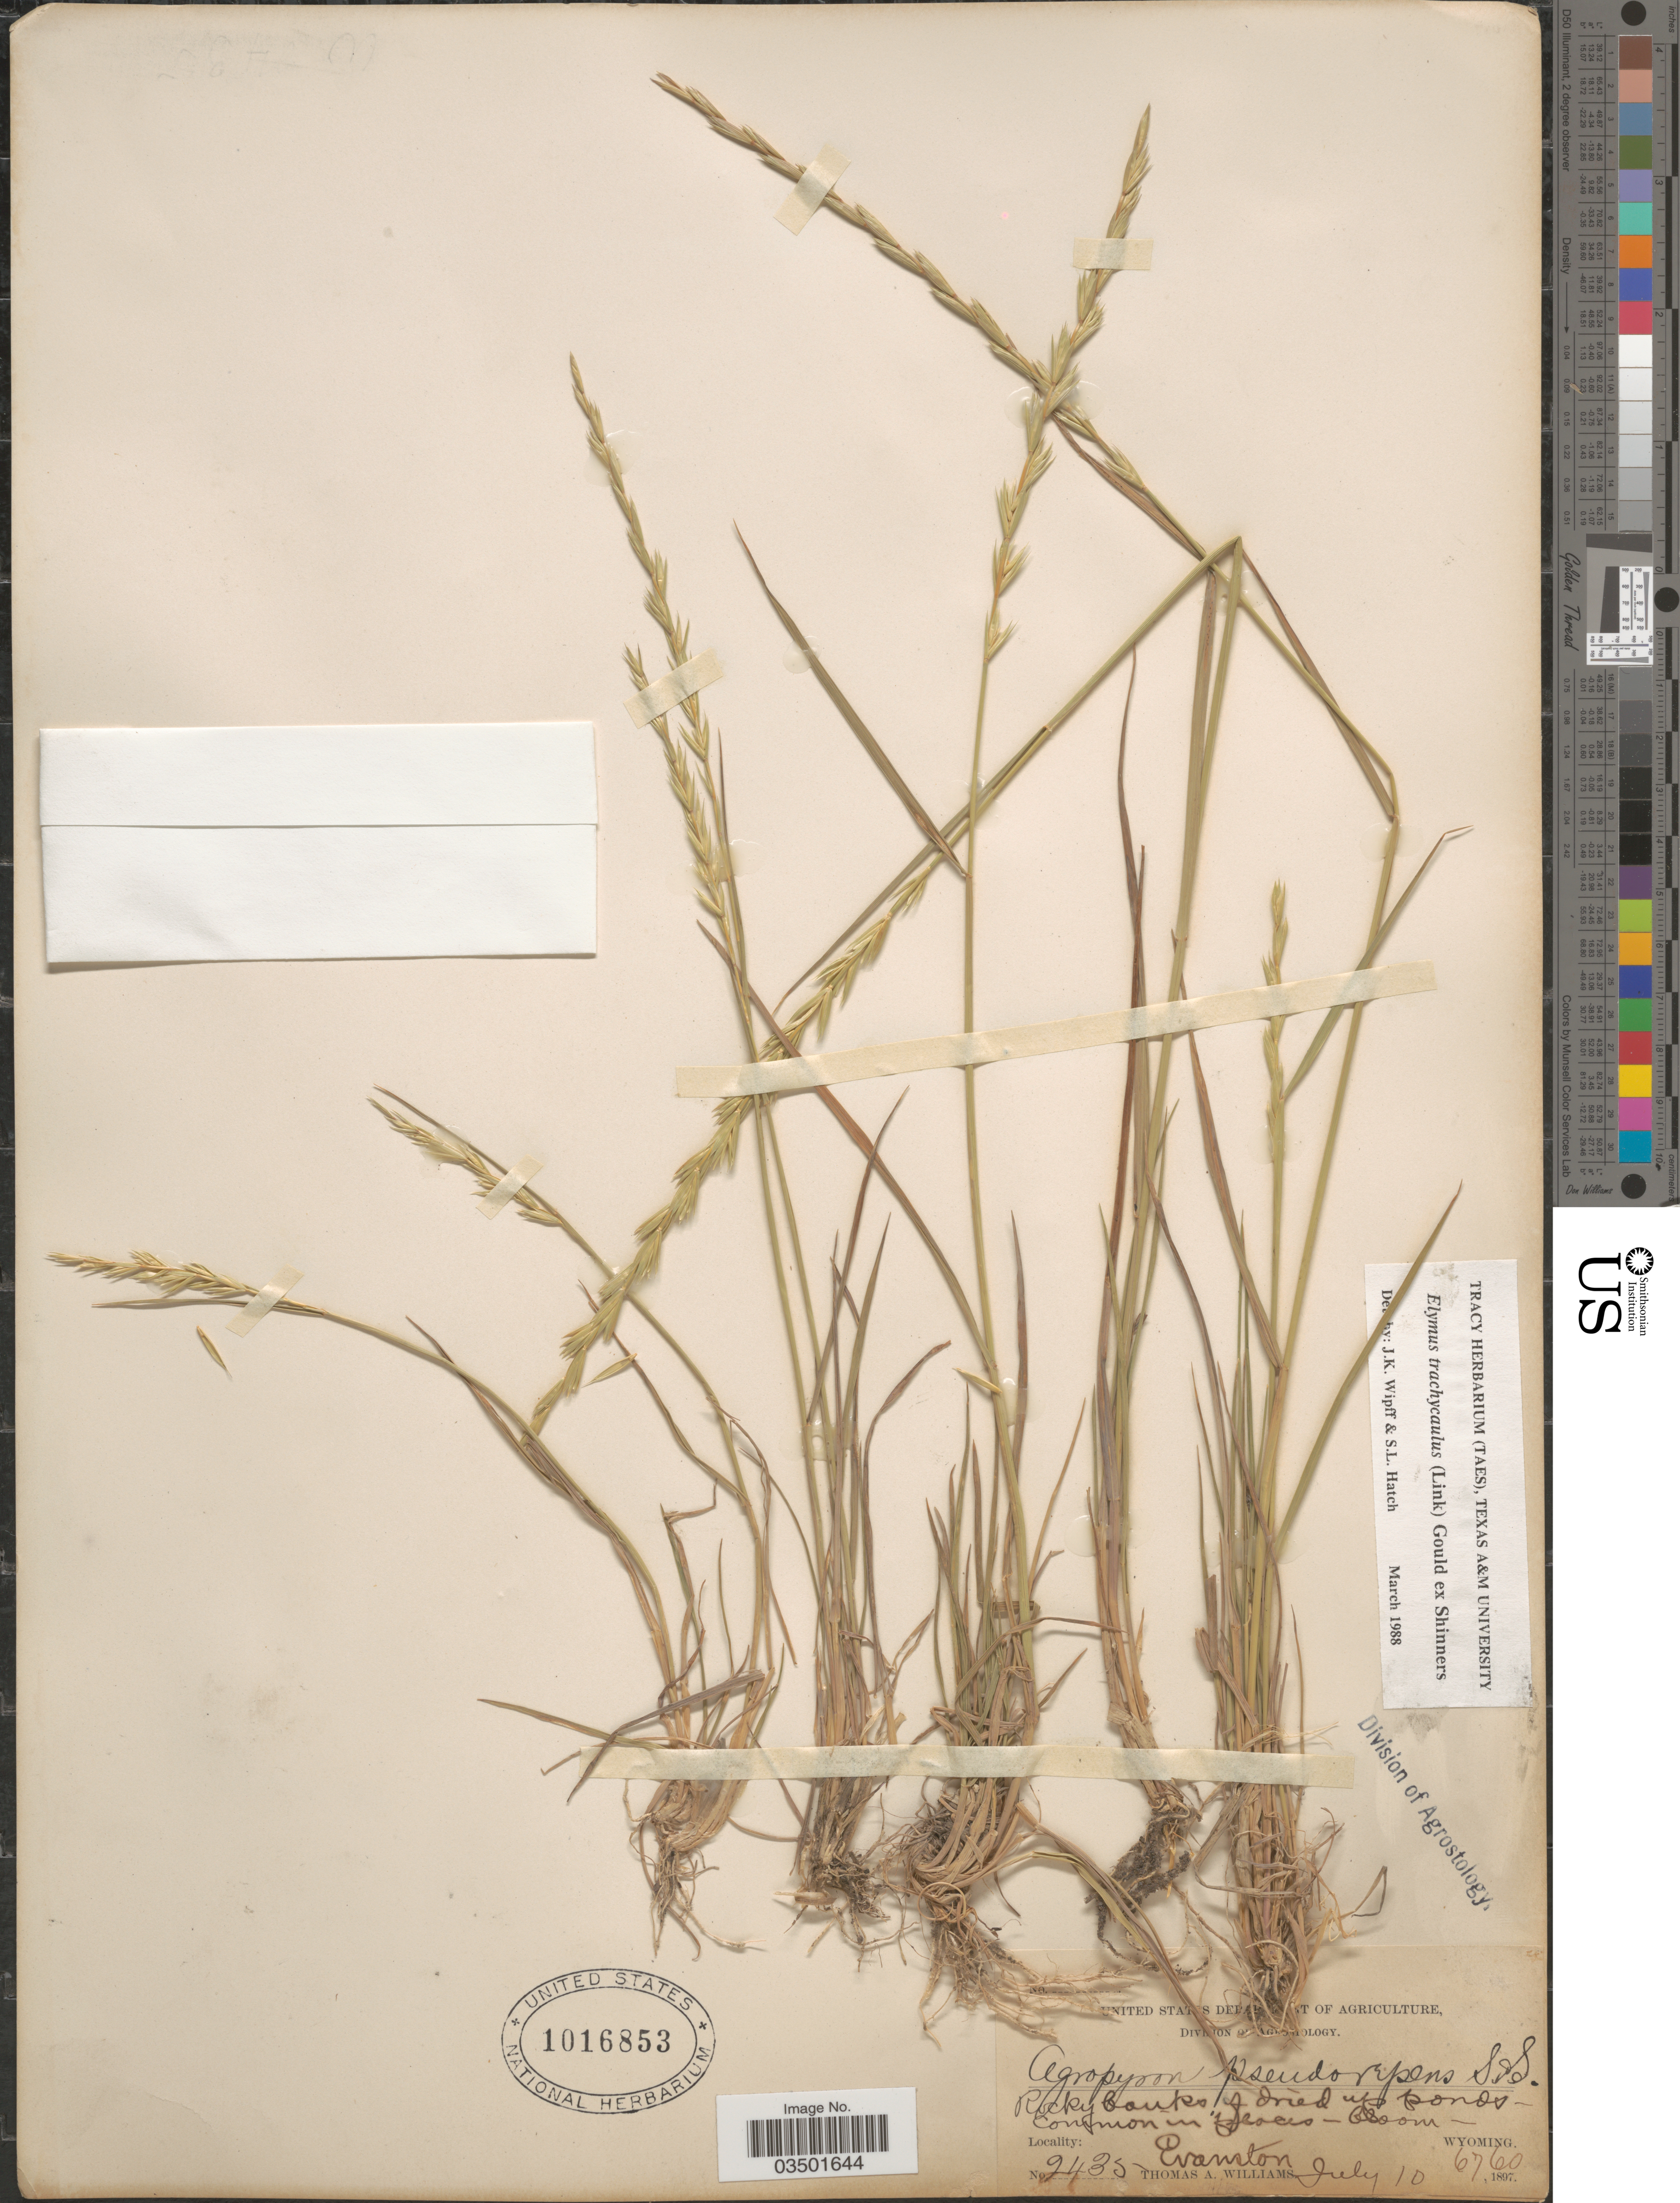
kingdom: Plantae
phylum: Tracheophyta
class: Liliopsida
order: Poales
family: Poaceae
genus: Elymus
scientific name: Elymus trachycaulus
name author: (Link) Gould ex Shinners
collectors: T. A. Williams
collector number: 2435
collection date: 1897-07-10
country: United States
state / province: Wyoming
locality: Evanston.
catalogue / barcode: US 1016853